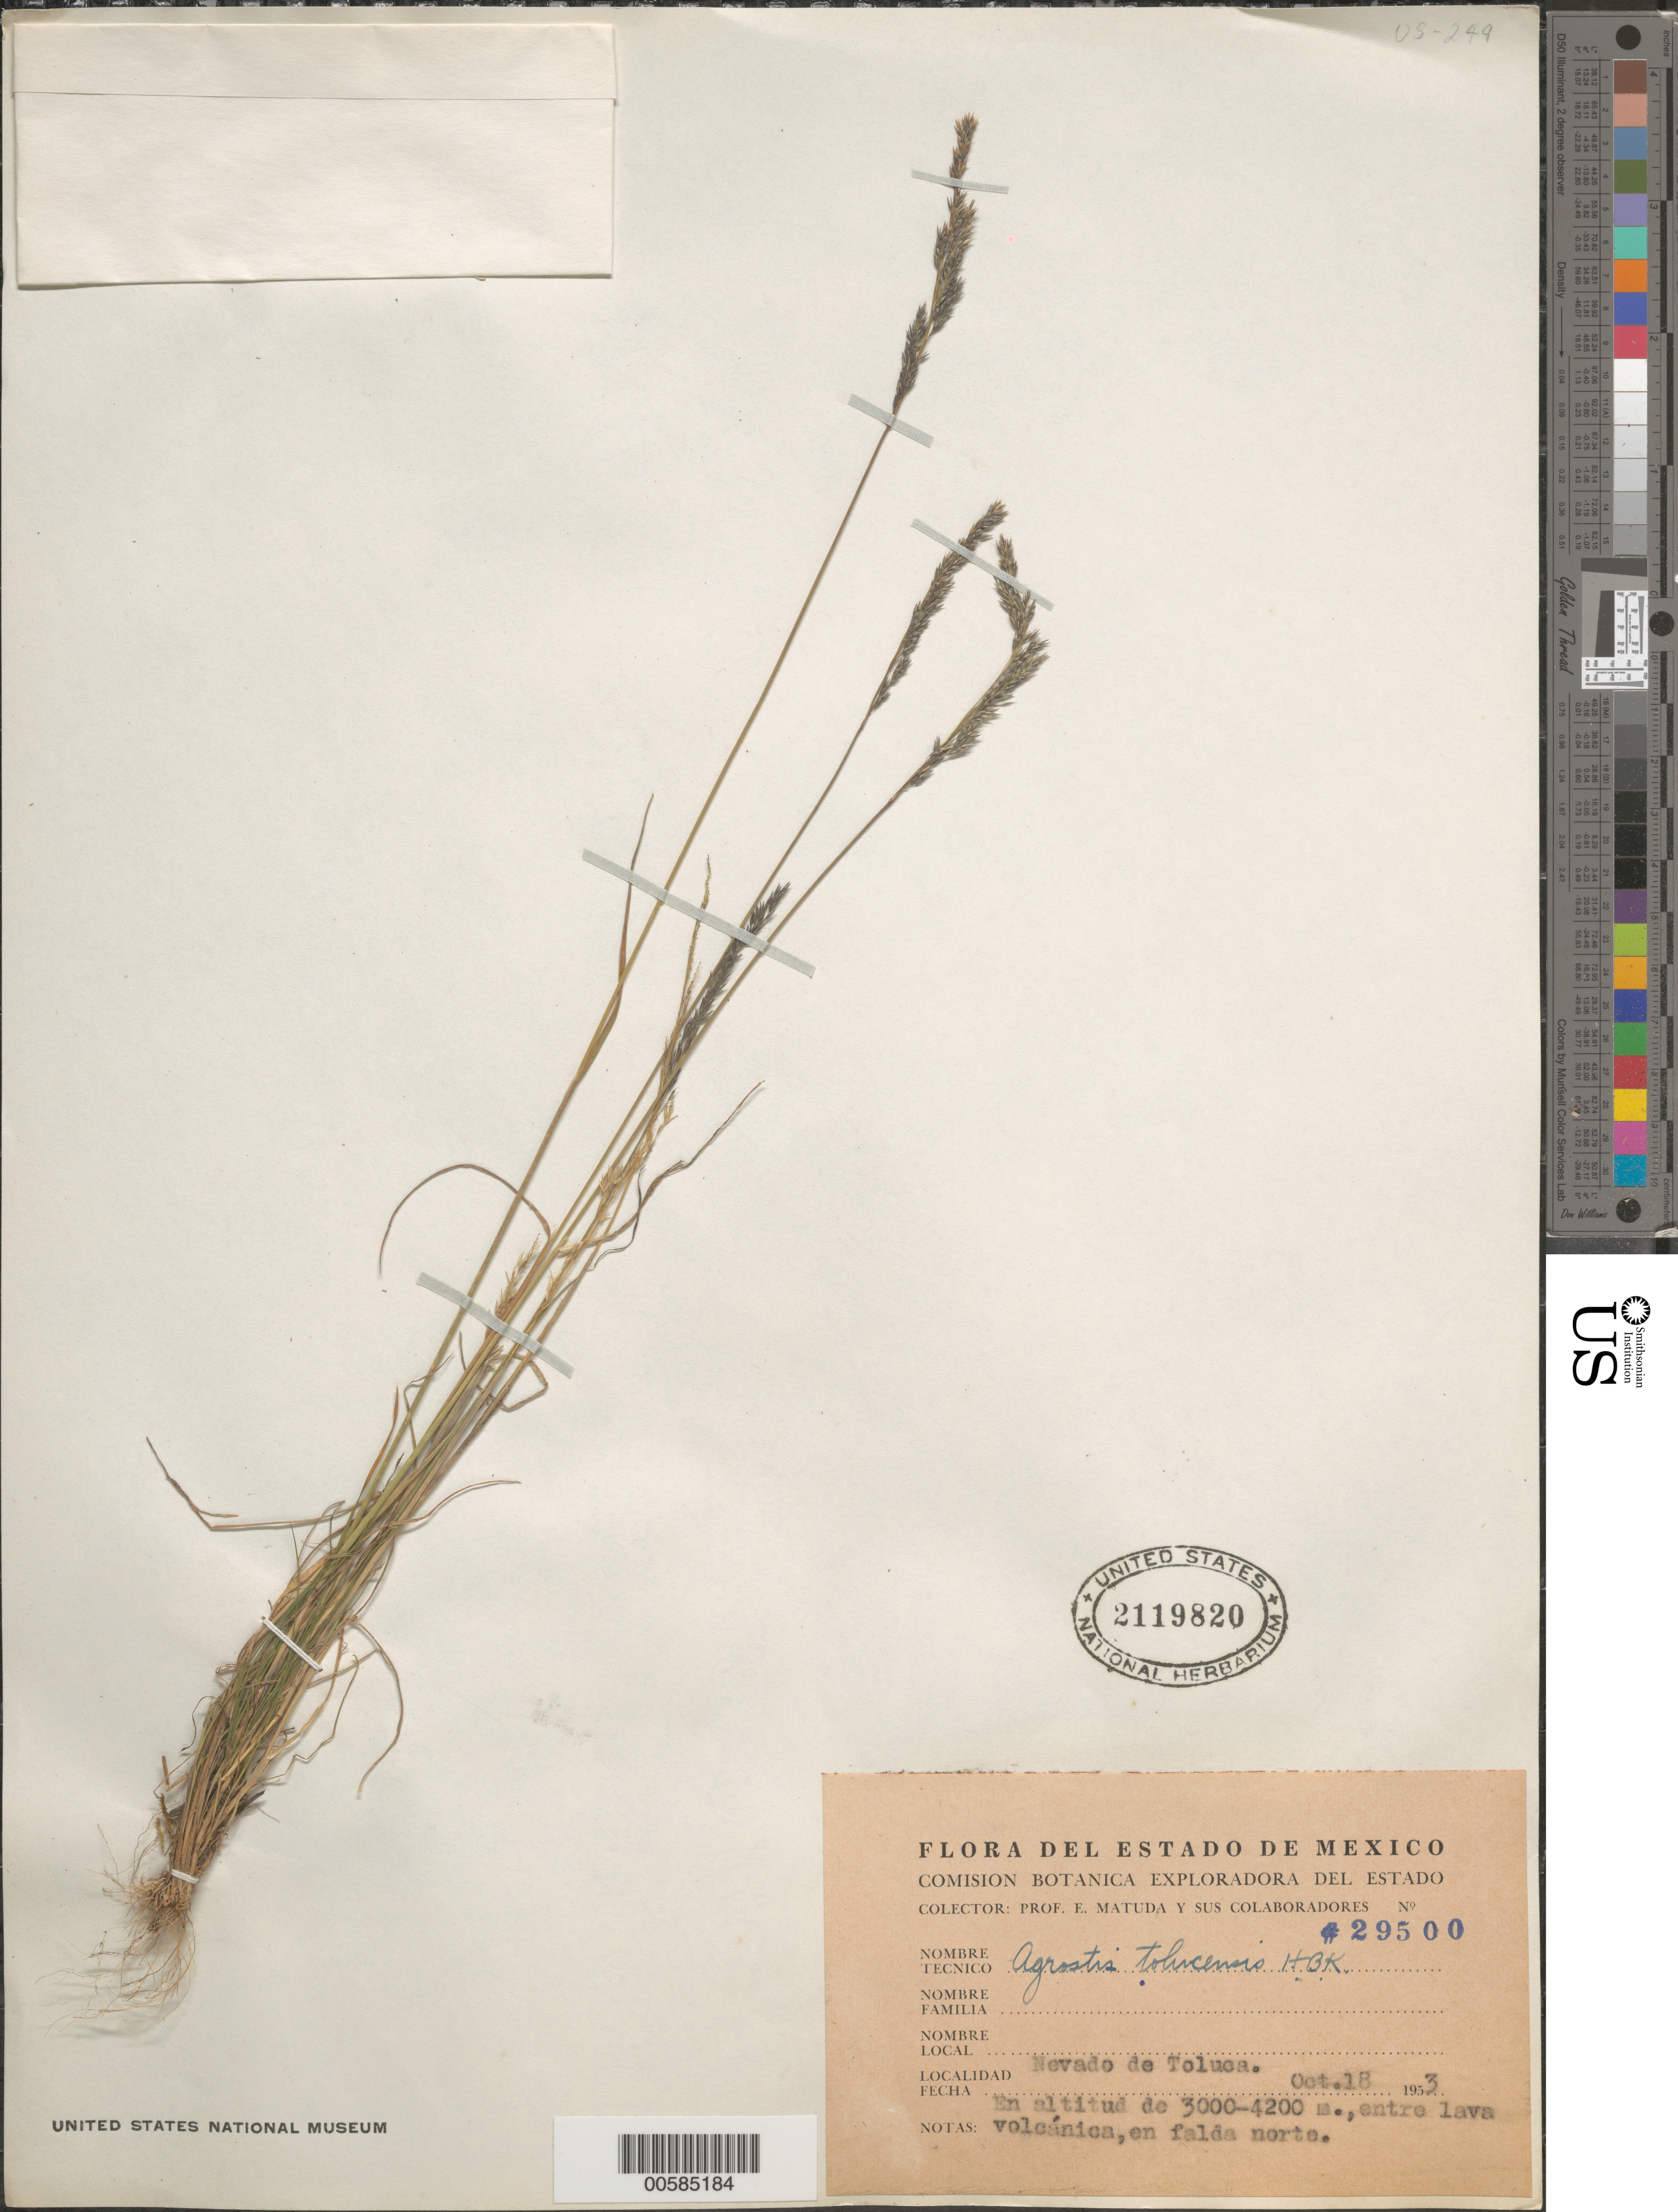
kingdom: Plantae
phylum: Tracheophyta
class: Liliopsida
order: Poales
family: Poaceae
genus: Agrostis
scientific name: Agrostis tolucensis Kunth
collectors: E. Matuda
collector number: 29500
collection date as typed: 18 Oct 1953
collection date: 1953-10-18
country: Mexico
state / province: México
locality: Nevado de Toluca.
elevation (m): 3000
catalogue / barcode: US 2119820